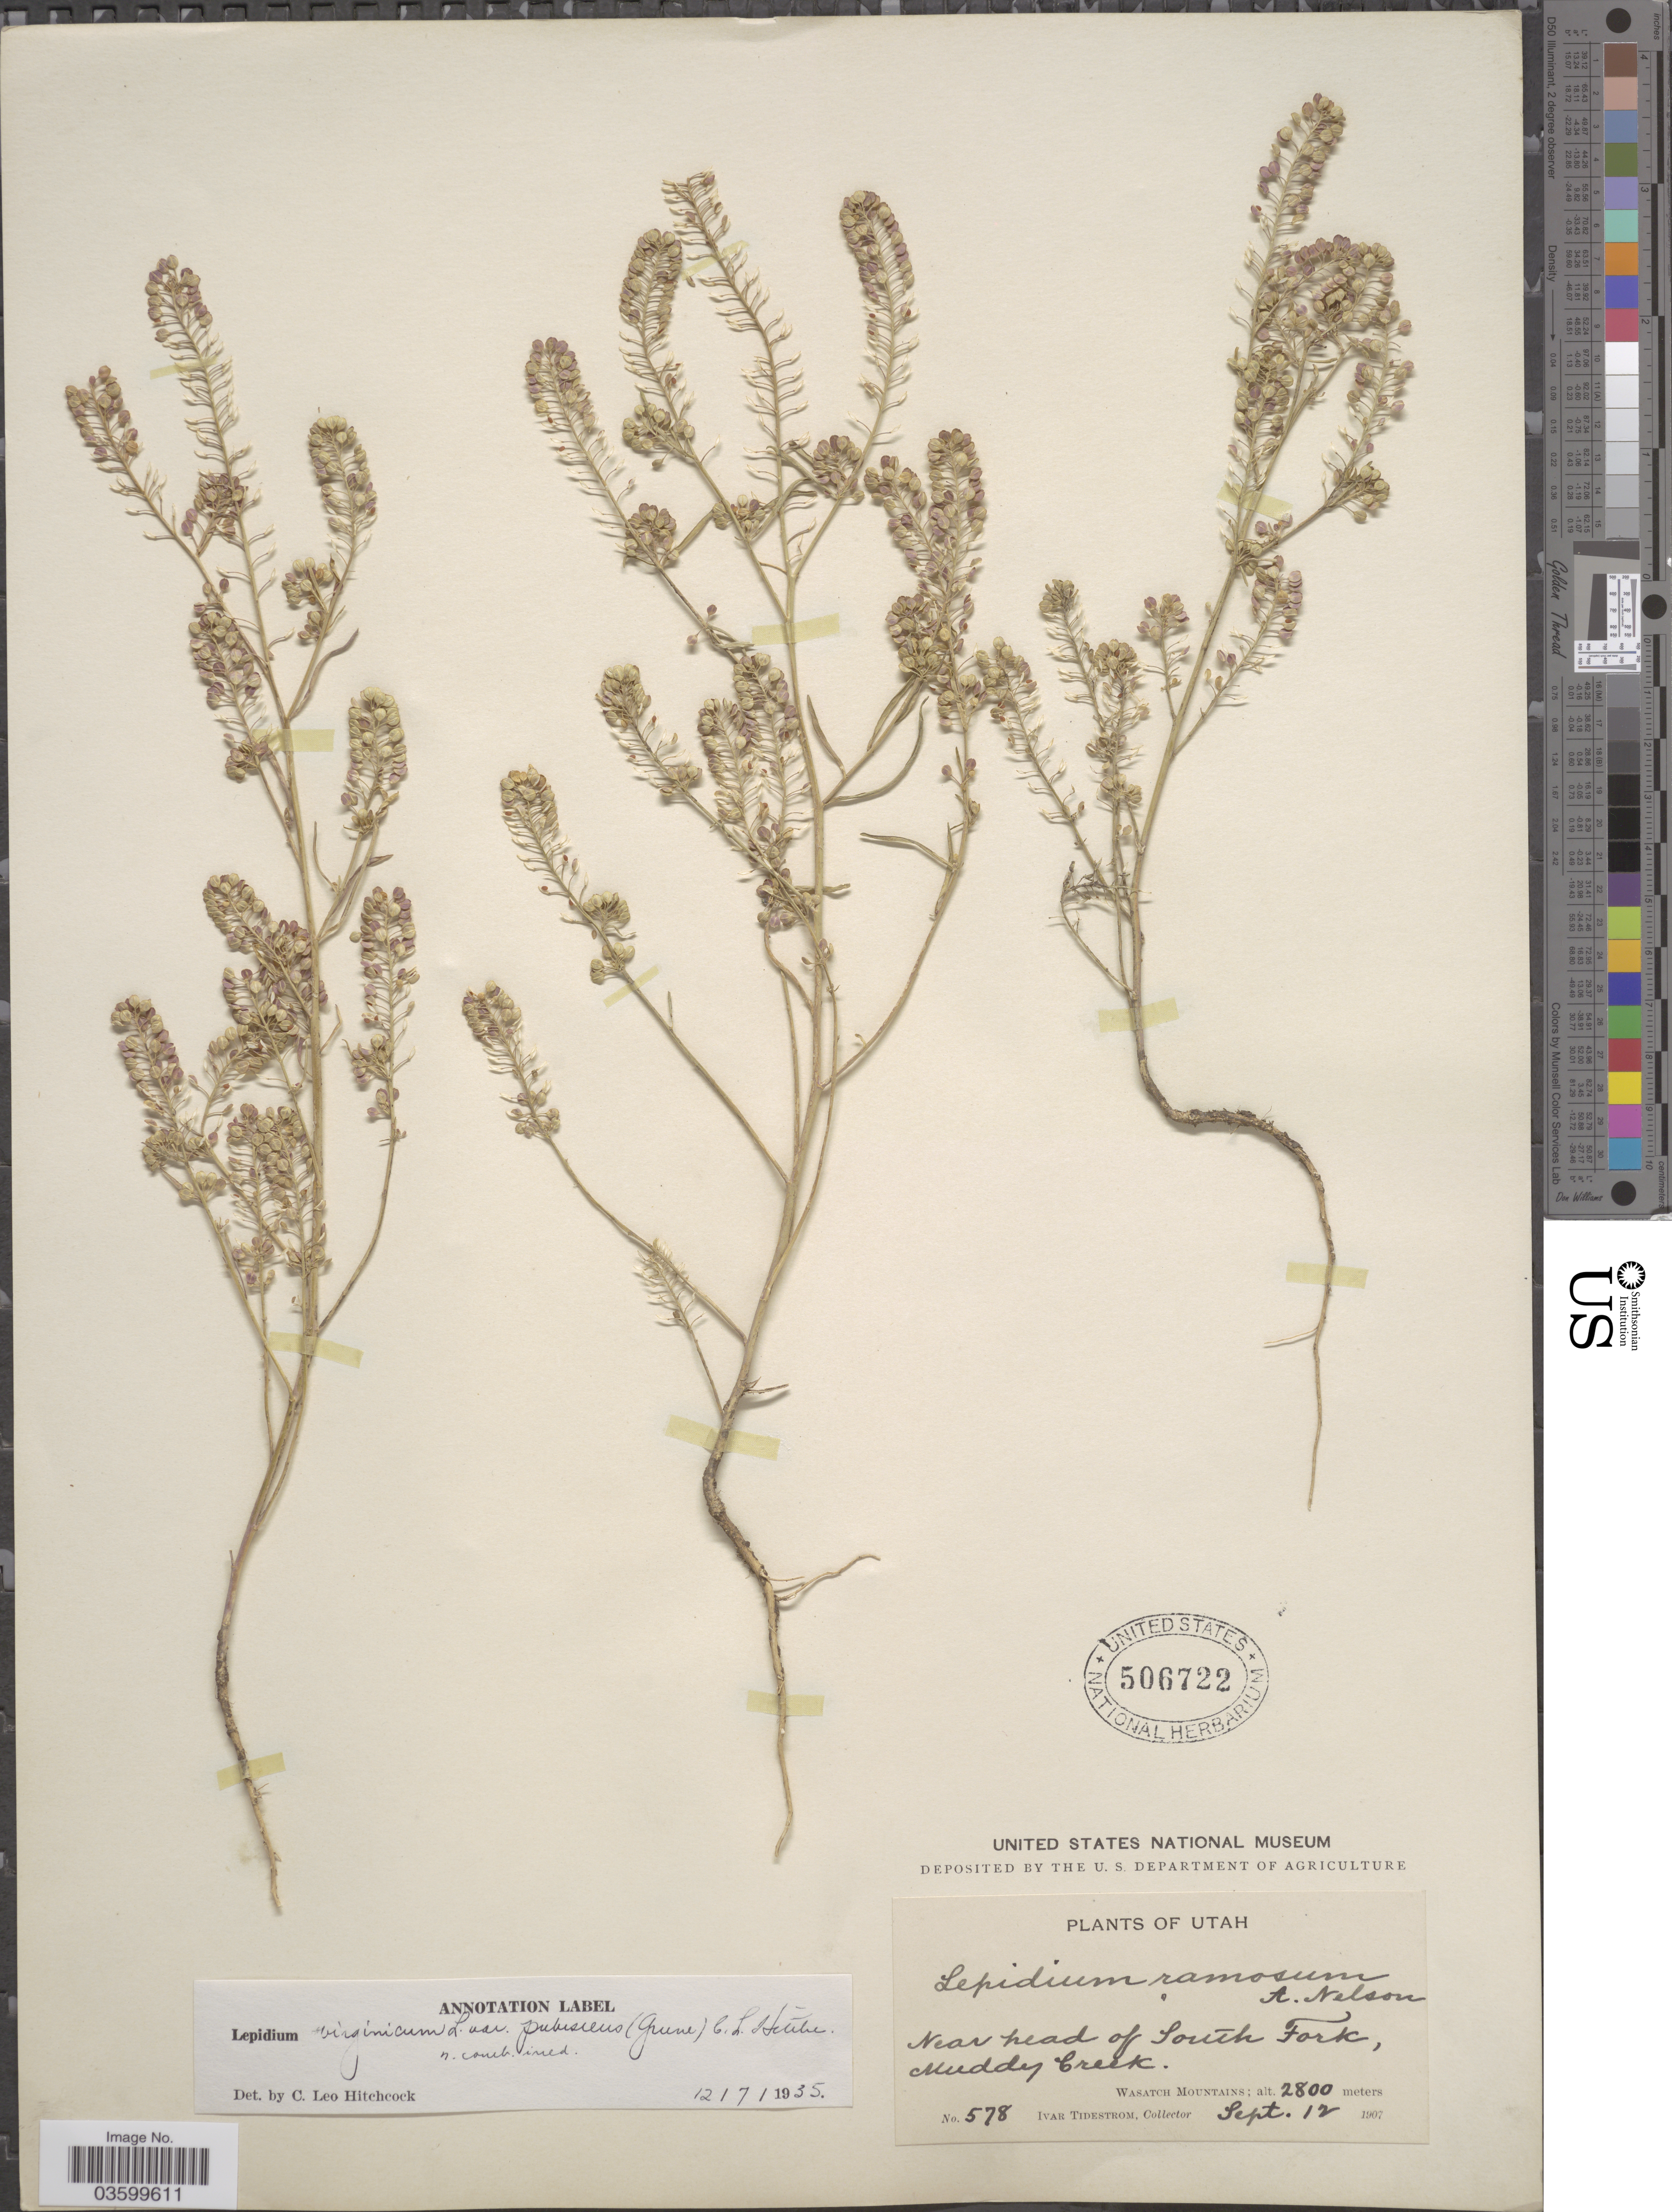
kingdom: Plantae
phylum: Tracheophyta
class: Magnoliopsida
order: Brassicales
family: Brassicaceae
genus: Lepidium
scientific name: Lepidium virginicum var. pubescens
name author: (Greene) C.L. Hitchc.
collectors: I. F. Tidestrom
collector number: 578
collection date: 1907-09-12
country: United States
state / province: Utah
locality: Near head of South Fork, Muddy Creek. Wasatch Mountains.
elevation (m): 2800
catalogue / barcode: US 506722